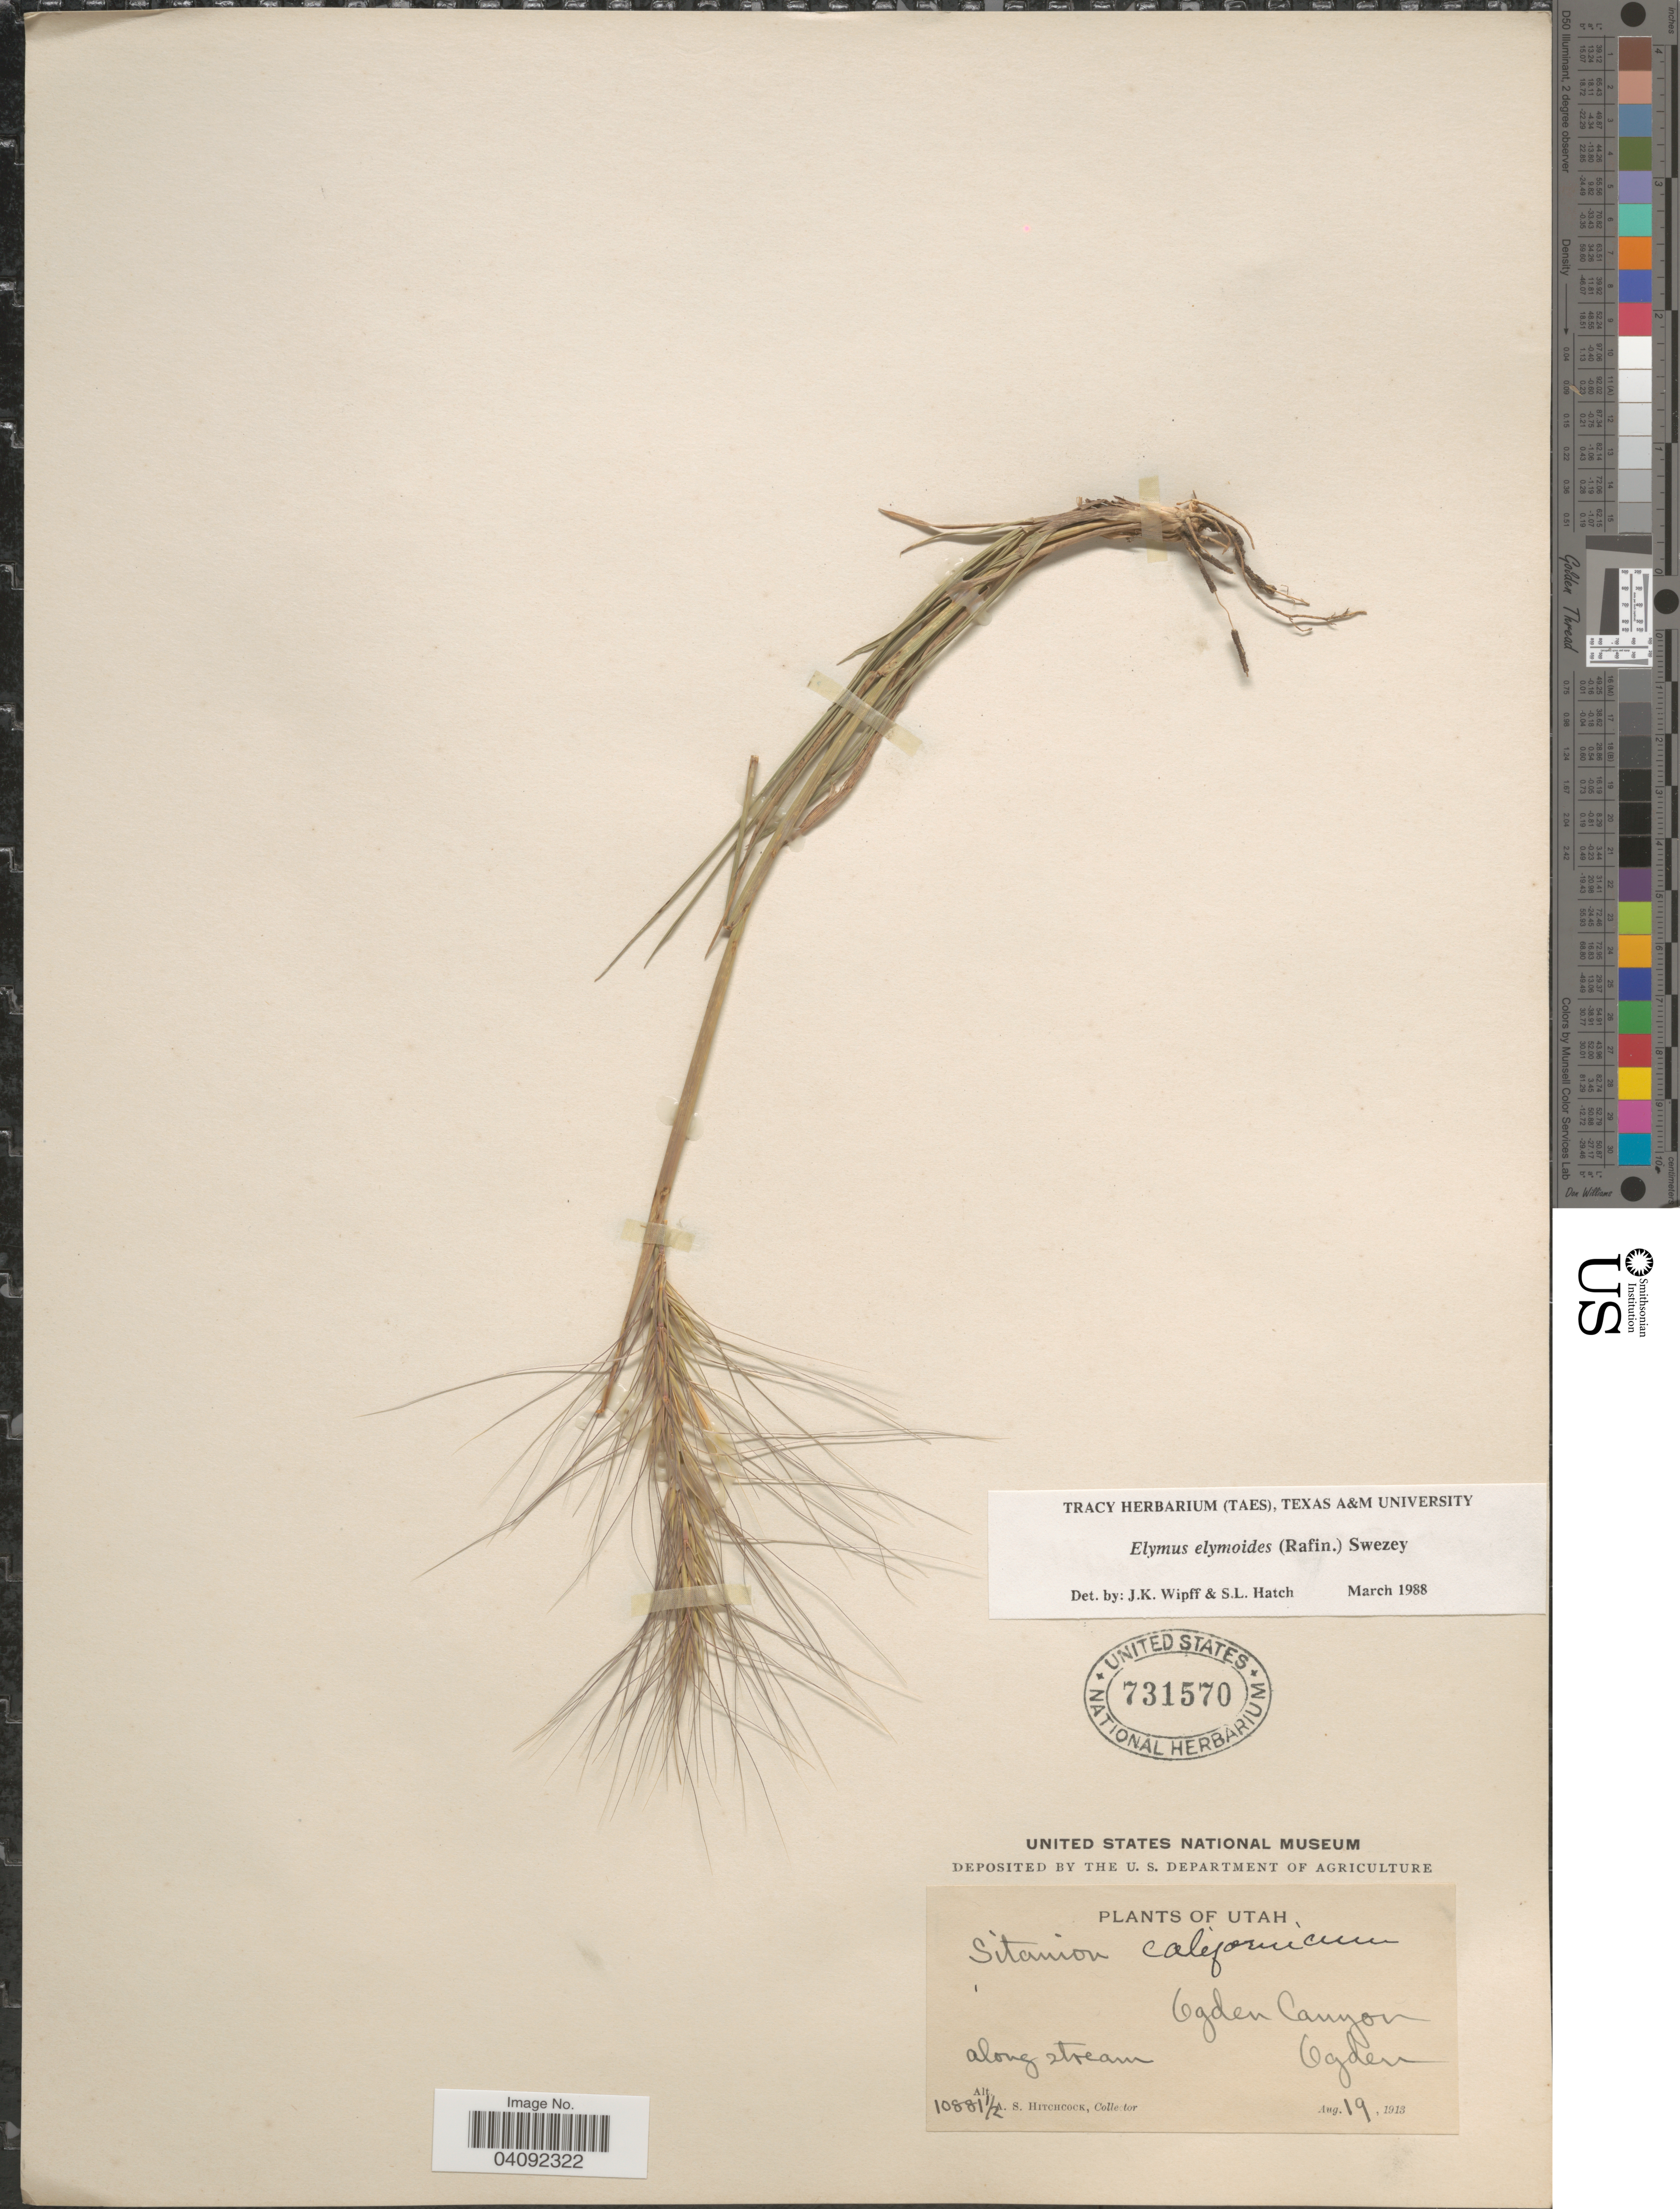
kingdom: Plantae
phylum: Tracheophyta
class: Liliopsida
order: Poales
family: Poaceae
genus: Elymus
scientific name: Elymus elymoides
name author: (Raf.) Swezey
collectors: A. S. Hitchcock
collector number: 10881½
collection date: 1913-08-19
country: United States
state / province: Utah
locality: Ogden Canyon. Along stream. Ogden.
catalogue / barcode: US 731570